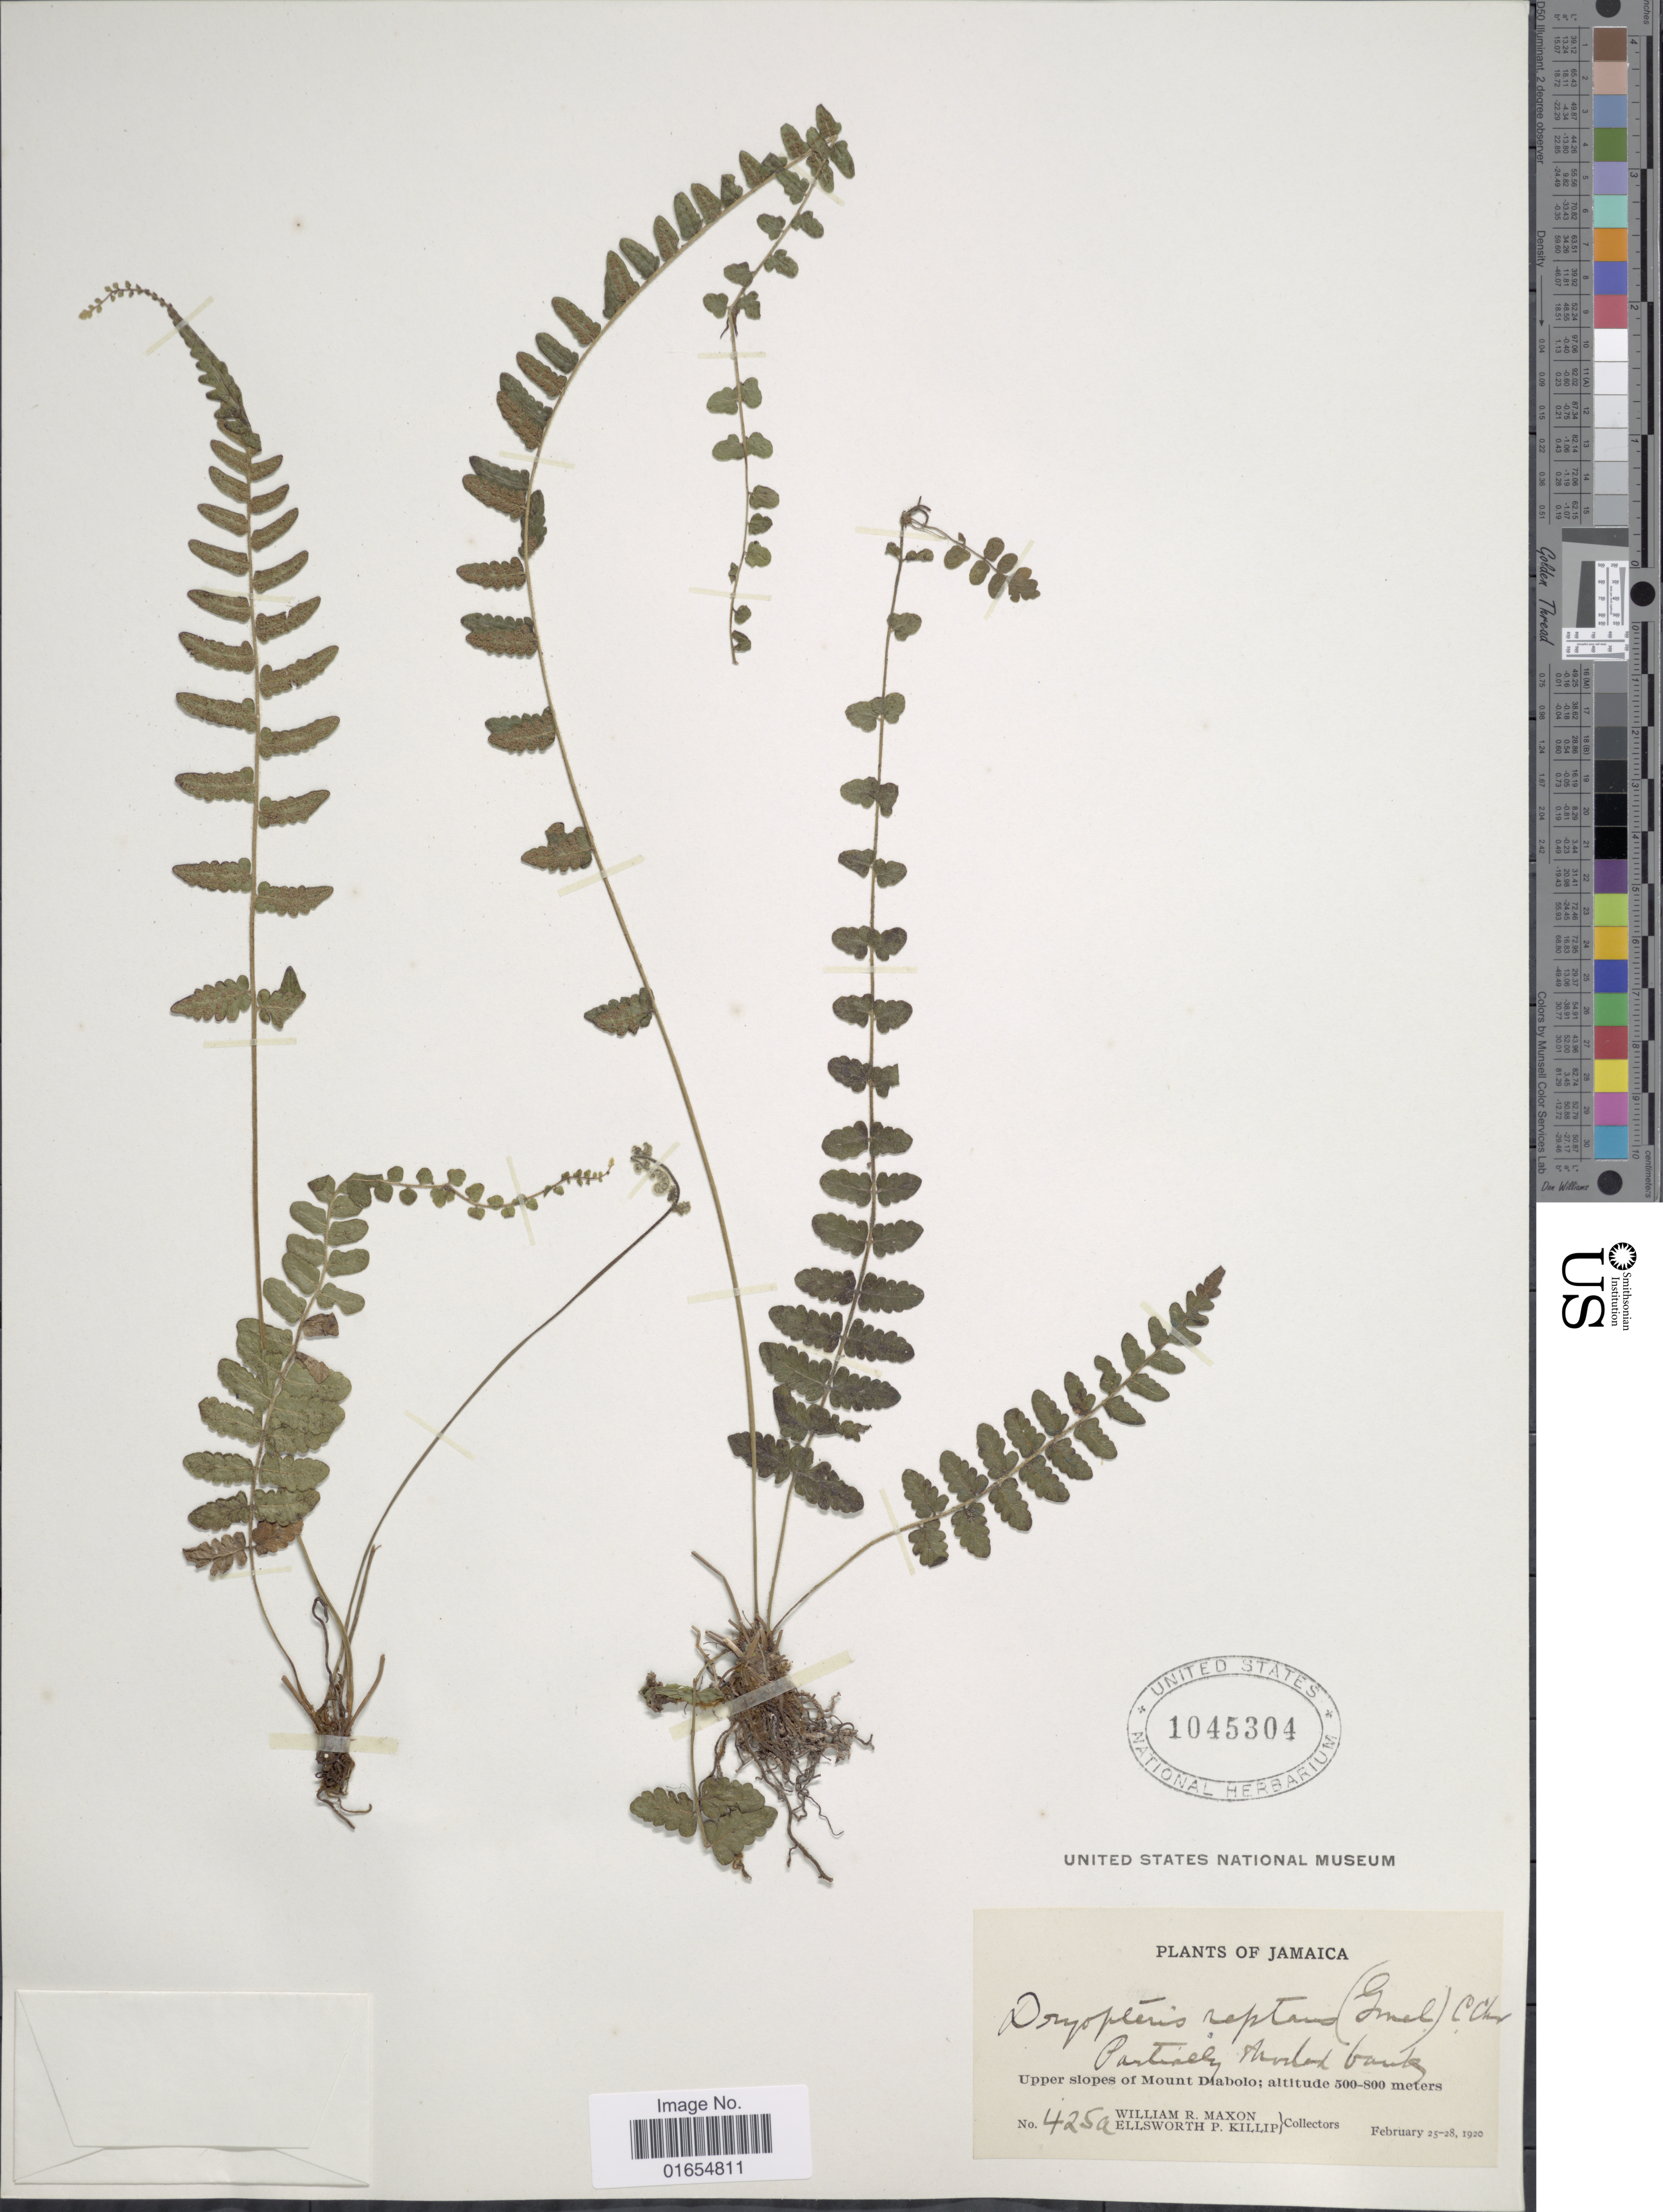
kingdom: Plantae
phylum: Tracheophyta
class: Polypodiopsida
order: Polypodiales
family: Thelypteridaceae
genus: Goniopteris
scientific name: Goniopteris reptans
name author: (J.F. Gmel.) C. Presl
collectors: W. R. Maxon & E. P. Killip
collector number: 425a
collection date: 1920-02-25/1920-02-28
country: Jamaica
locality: Upper slopes of Mount Diabolo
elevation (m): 500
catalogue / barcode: US 1045304